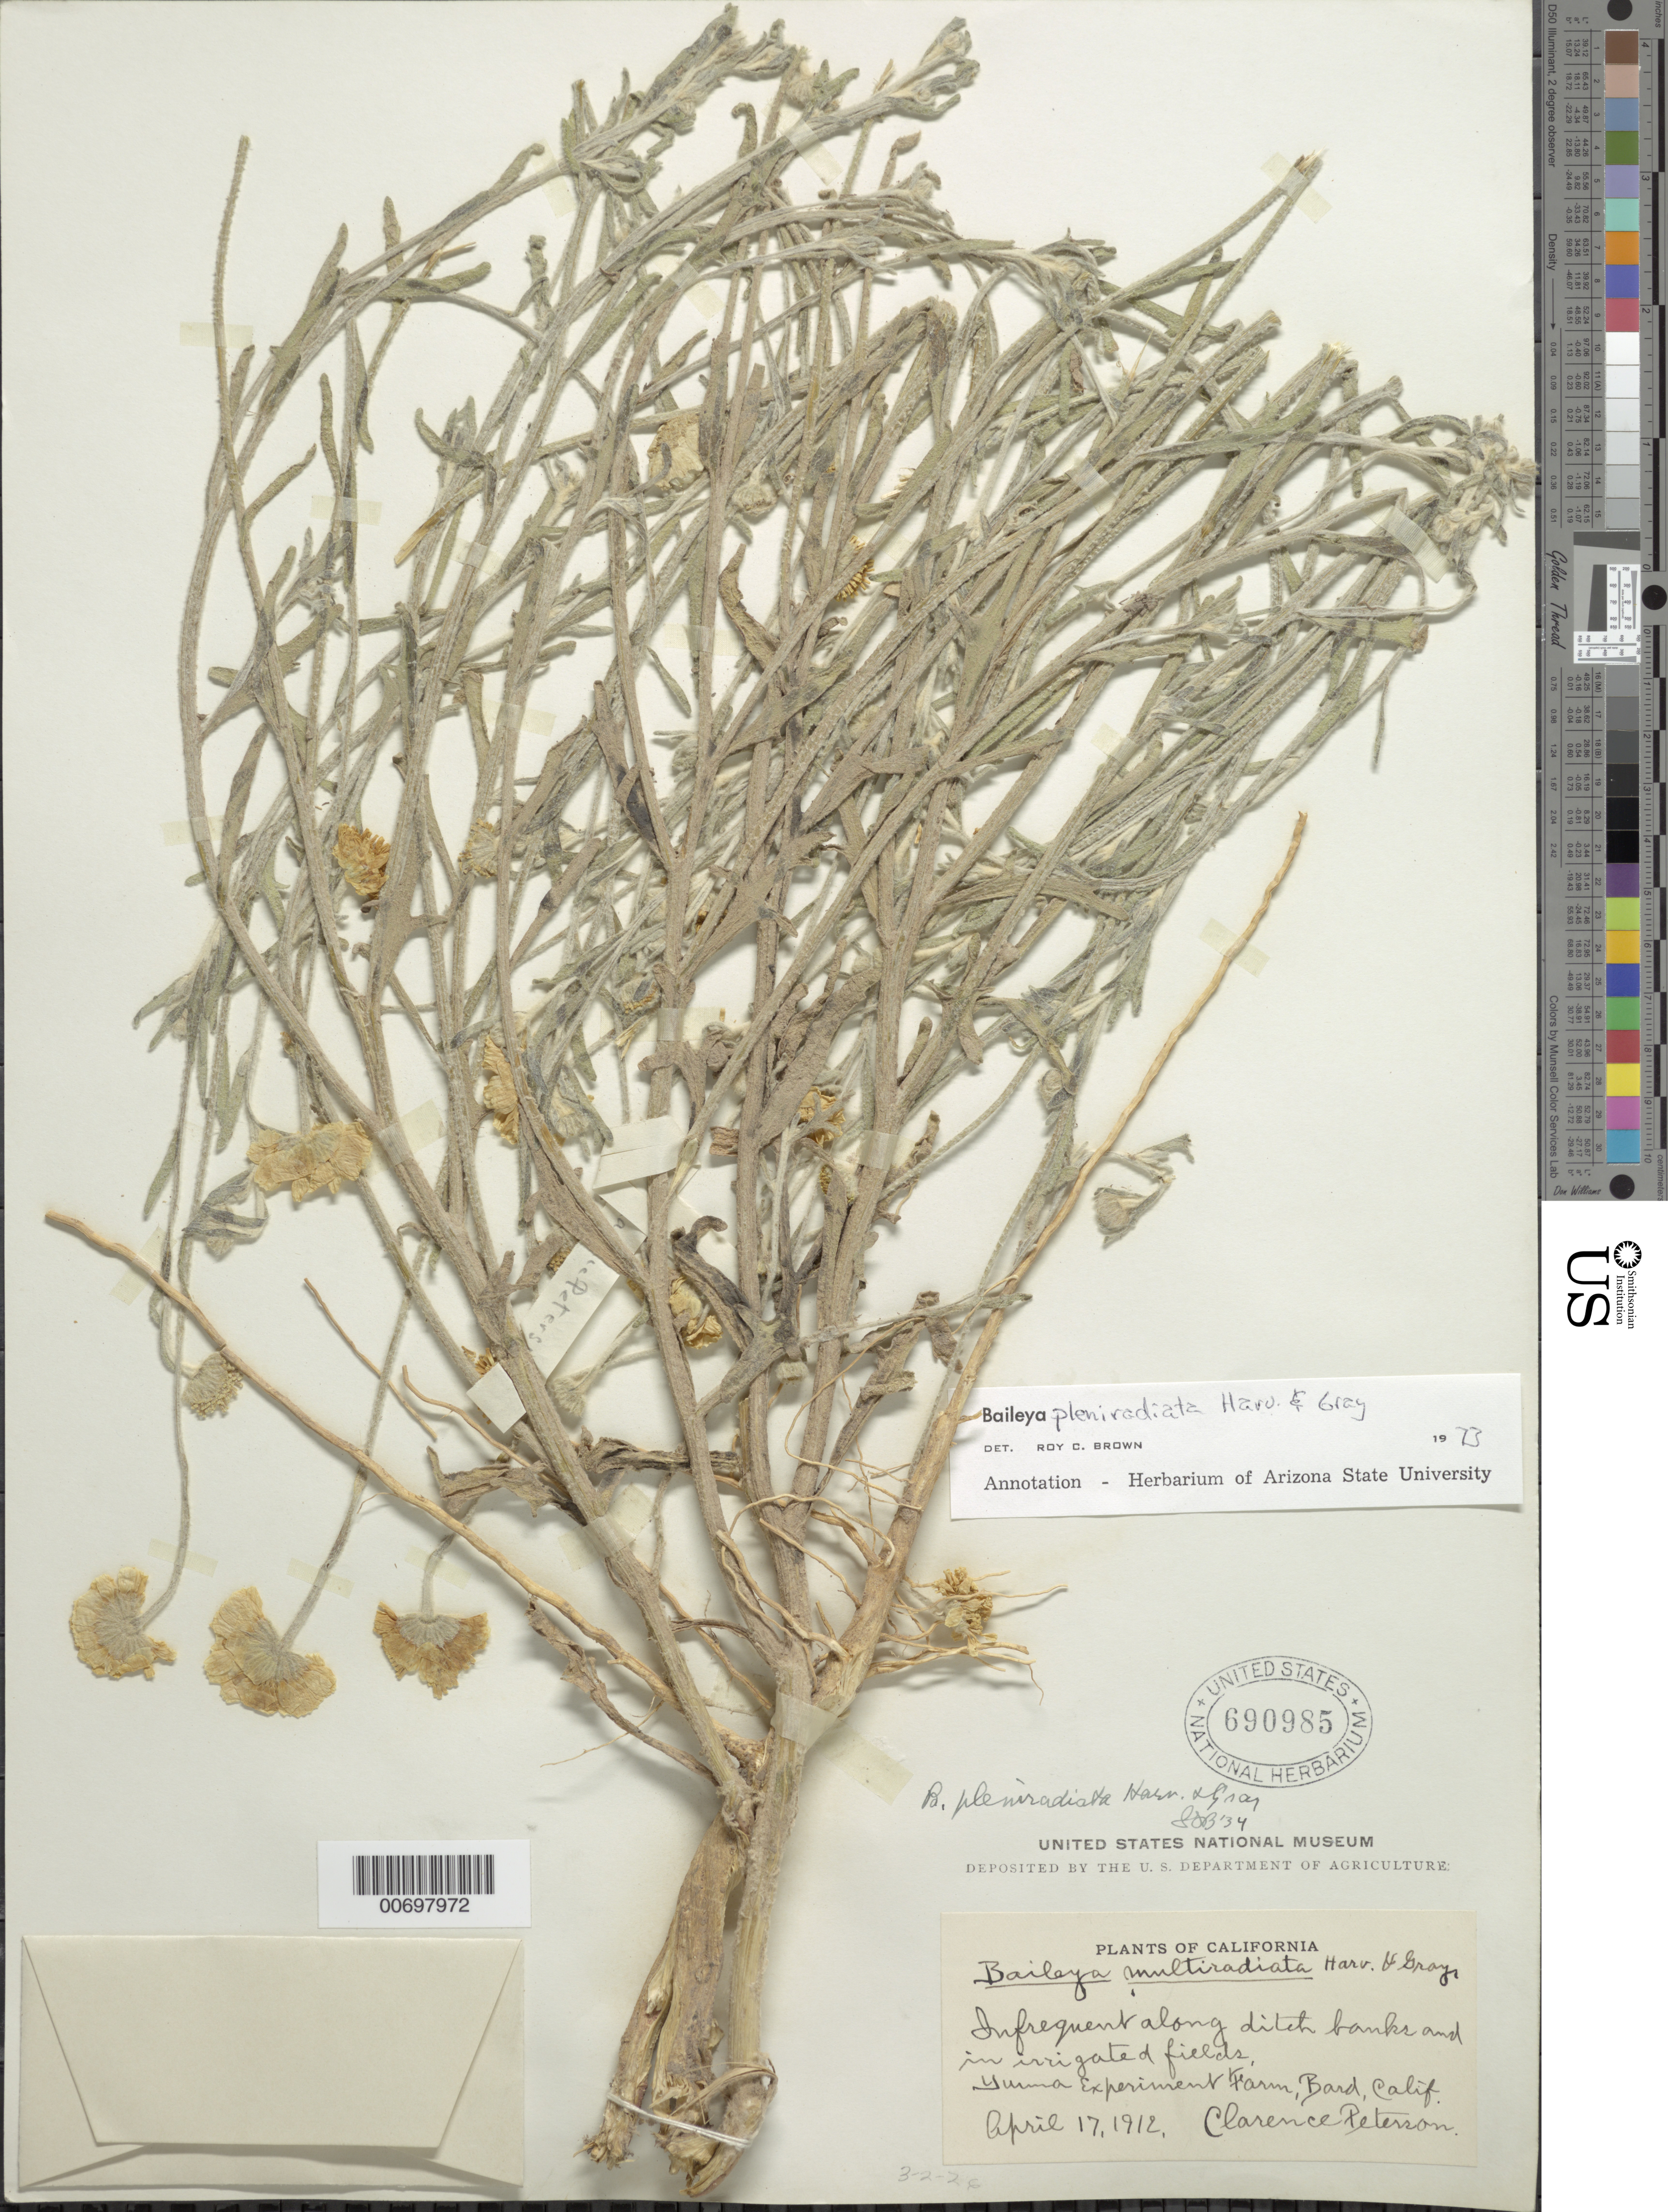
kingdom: Plantae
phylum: Tracheophyta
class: Magnoliopsida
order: Asterales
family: Asteraceae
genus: Baileya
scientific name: Baileya pleniradiata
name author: Harv. & A. Gray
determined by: Brown, Roy C.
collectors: C. Peterson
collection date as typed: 17 Apr 1912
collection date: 1912-04-17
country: United States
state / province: California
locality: Infrequent along ditch banks and in irrigated fields, Yuma Experiment Farm, Bard.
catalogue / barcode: US 690985